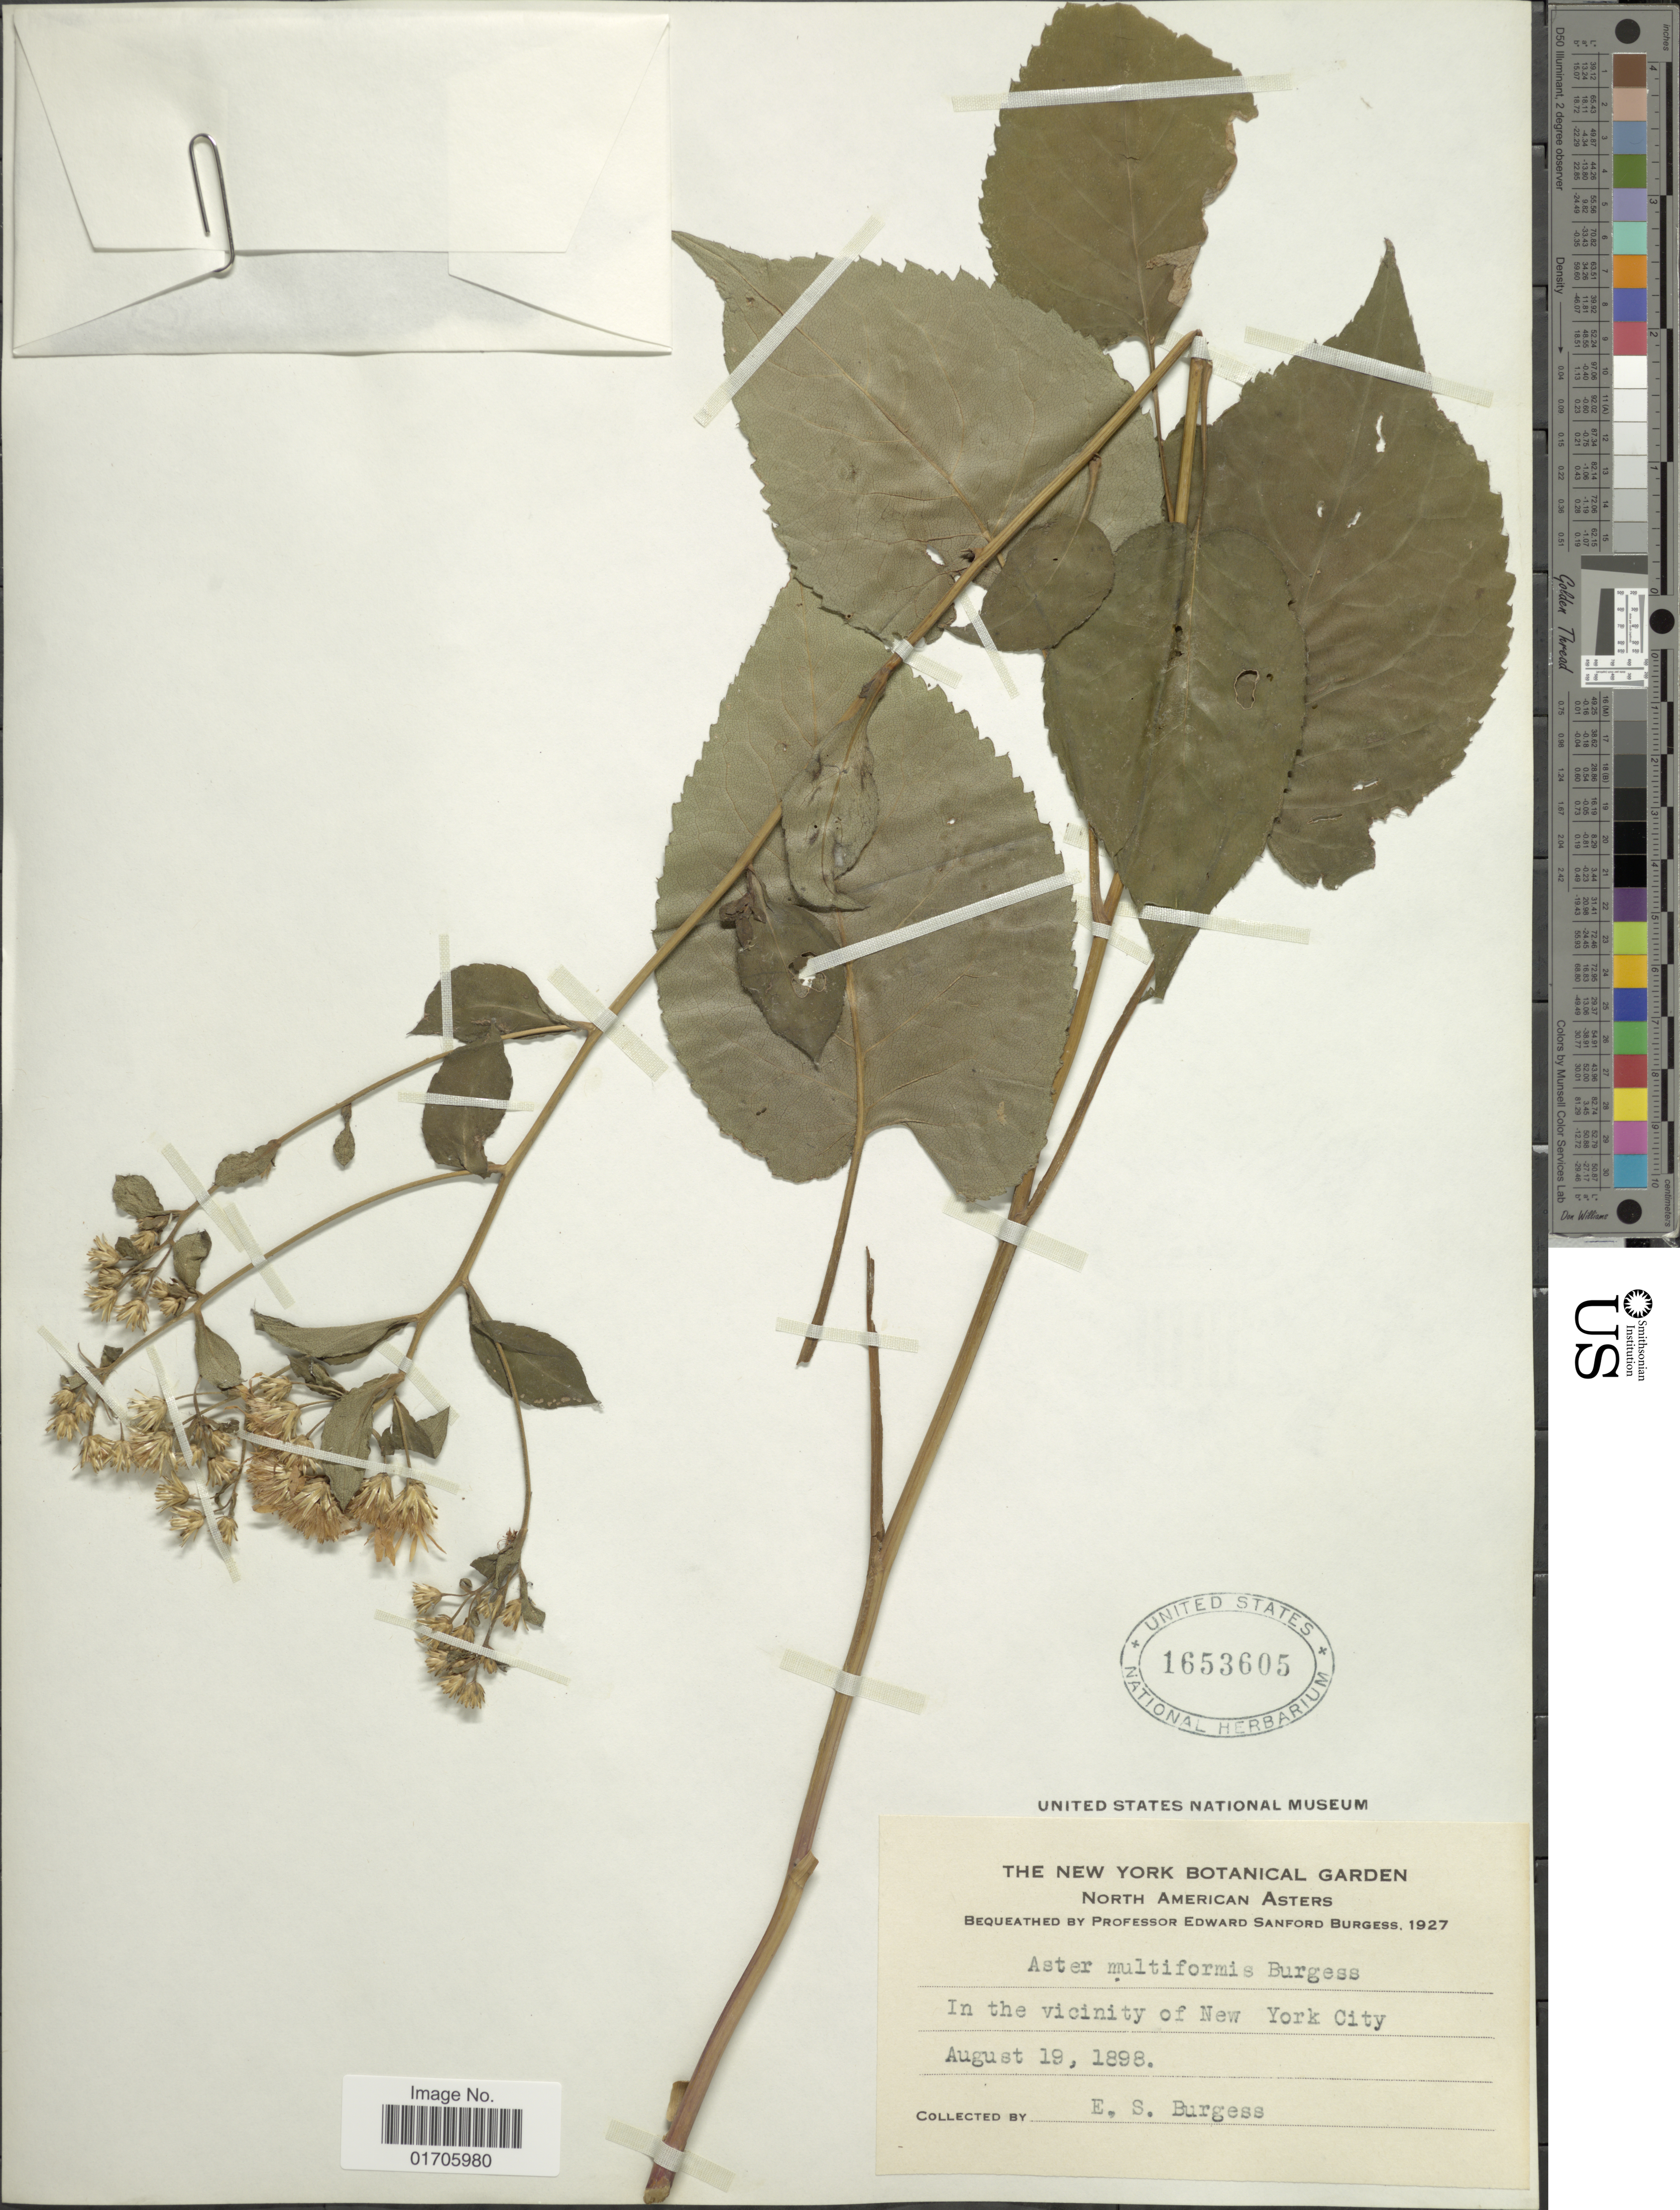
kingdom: Plantae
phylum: Tracheophyta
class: Magnoliopsida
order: Asterales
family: Asteraceae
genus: Eurybia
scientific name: Eurybia sp.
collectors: E. Burgess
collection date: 1898-08-19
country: United States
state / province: New York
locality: In the vicinity of New York City.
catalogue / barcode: US 1653605